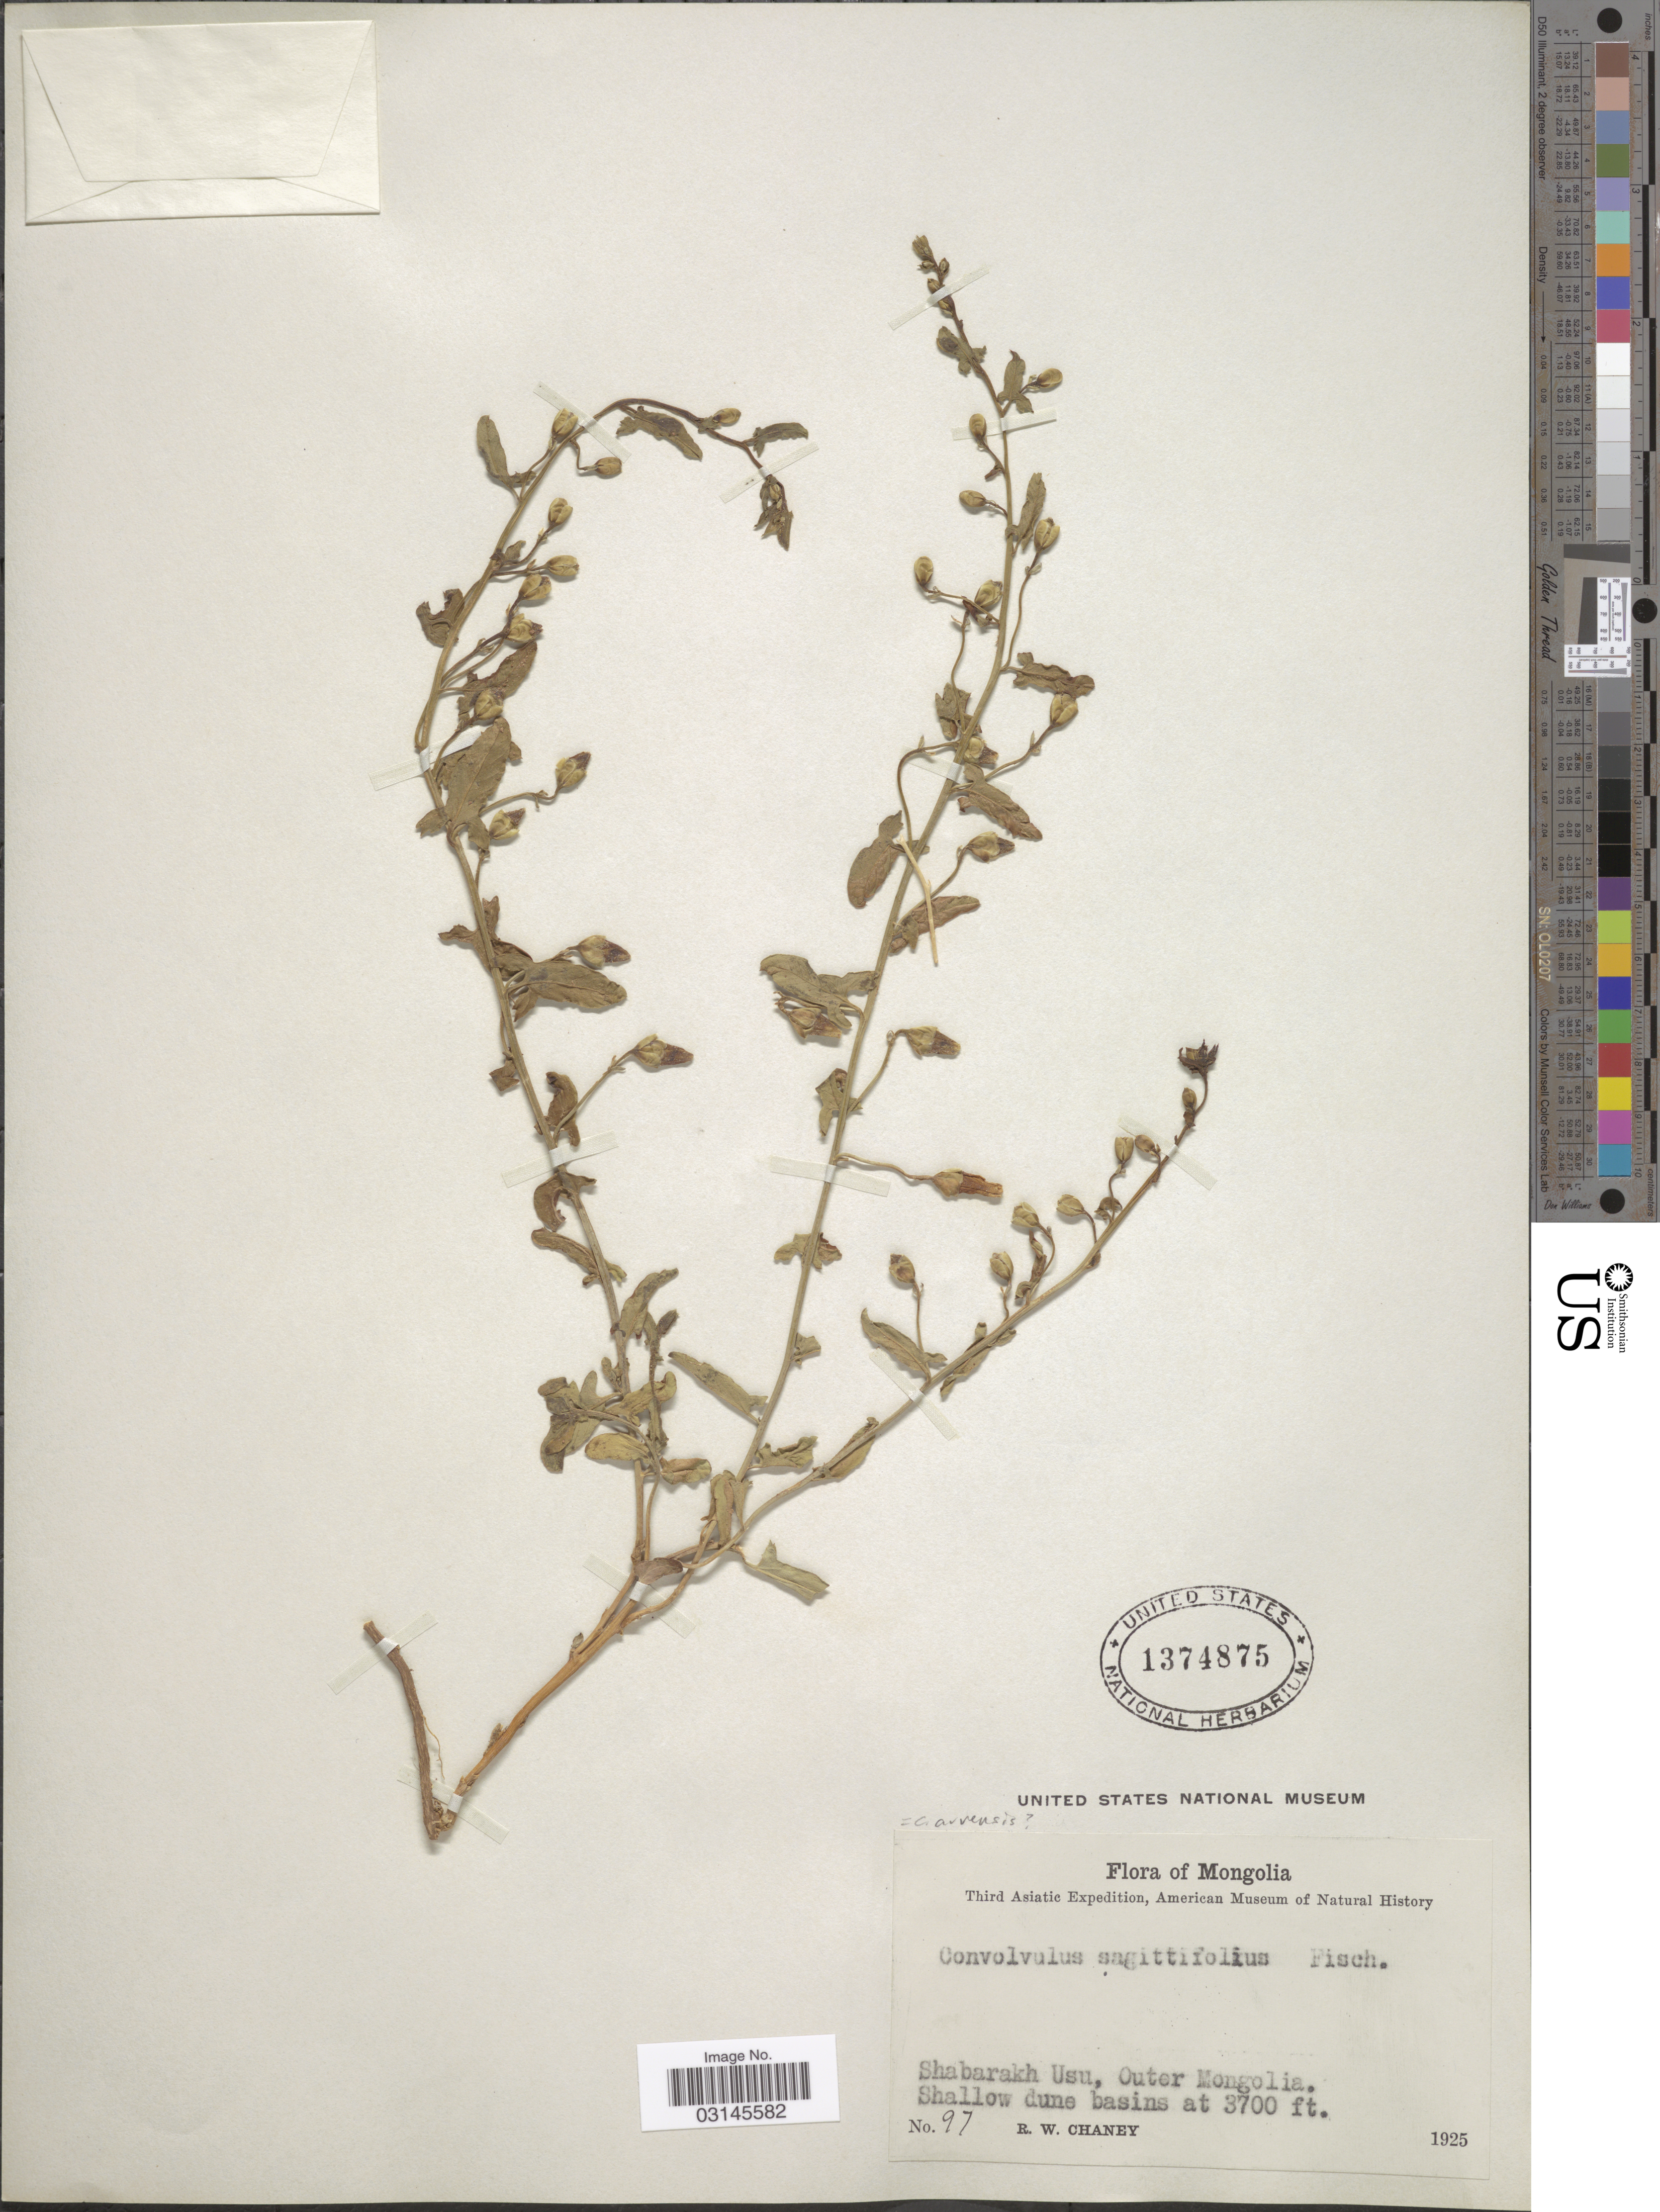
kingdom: Plantae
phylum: Tracheophyta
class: Magnoliopsida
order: Solanales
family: Convolvulaceae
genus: Convolvulus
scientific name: Convolvulus arvensis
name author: L.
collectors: R. Chaney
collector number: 97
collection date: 1925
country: Mongolia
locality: Shabarakh Usu, Outer Mongolia.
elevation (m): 1128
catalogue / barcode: US 1374875